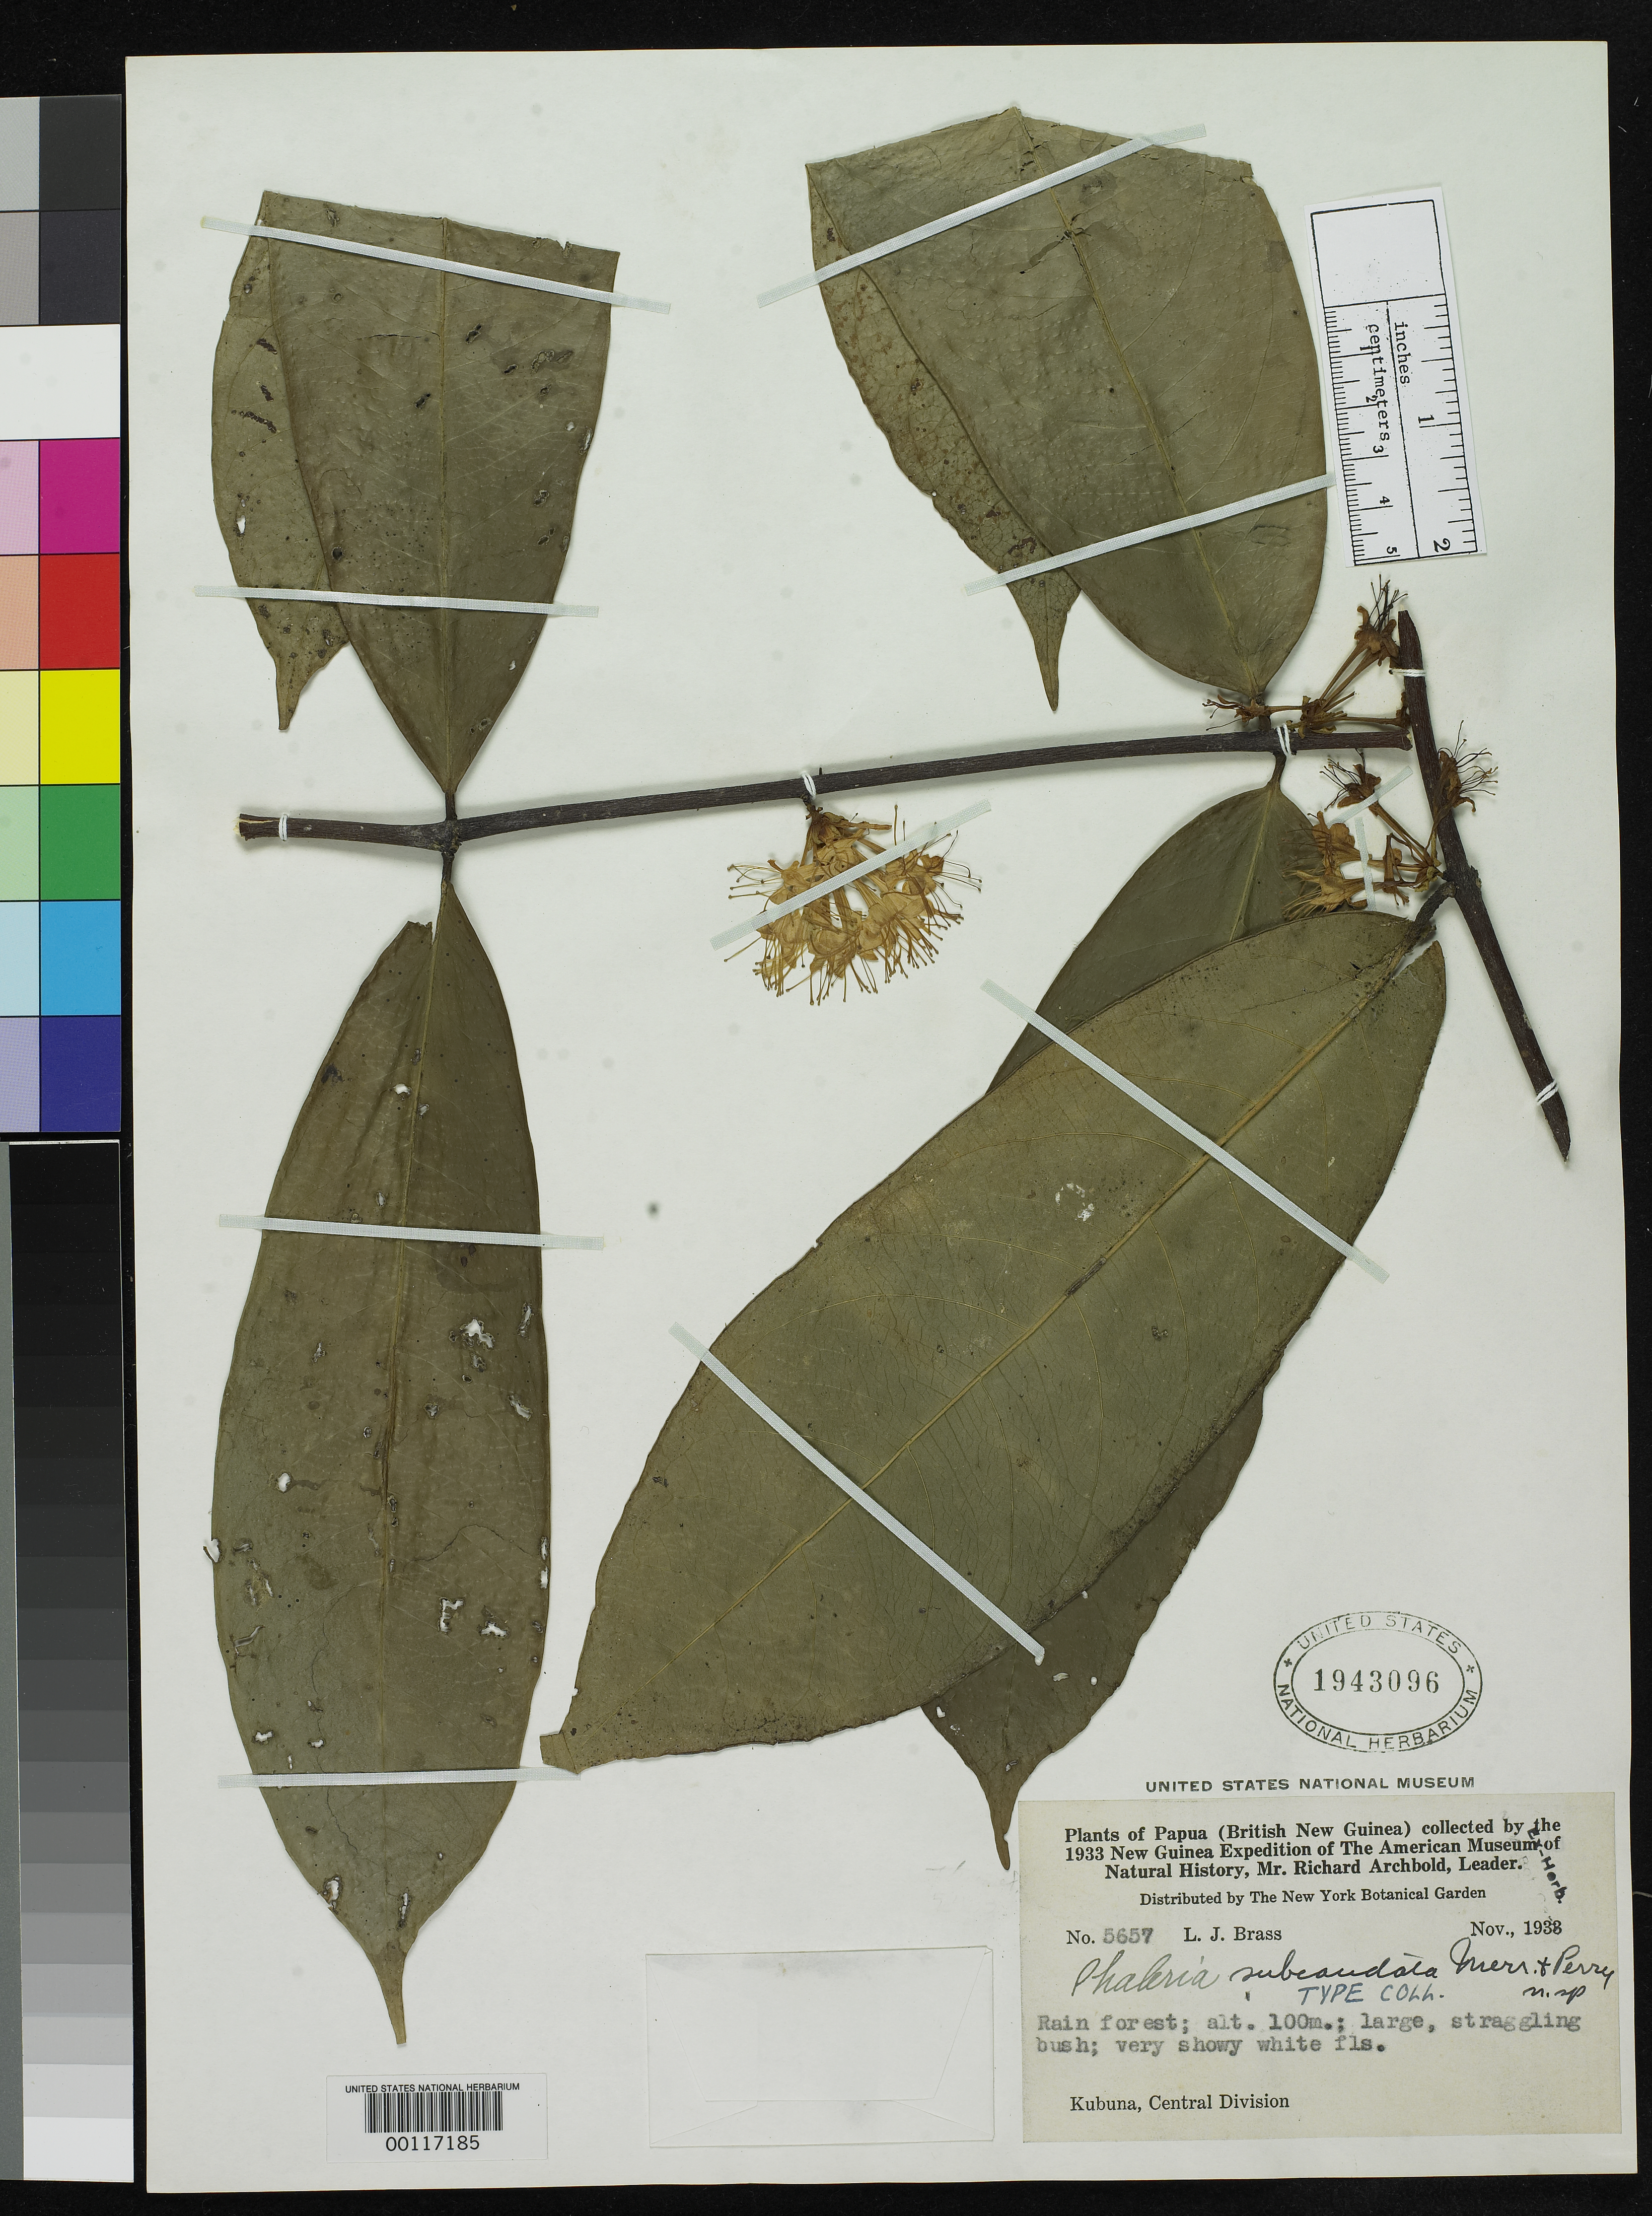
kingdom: Plantae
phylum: Tracheophyta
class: Magnoliopsida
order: Malvales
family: Thymelaeaceae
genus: Phaleria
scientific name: Phaleria subcaudata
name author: Merr. & L.M. Perry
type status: Isotype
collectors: L. J. Brass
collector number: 5657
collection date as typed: Nov 1933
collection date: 1933-11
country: Papua New Guinea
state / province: Central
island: New Guinea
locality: Kubana.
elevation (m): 100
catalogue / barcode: US 1943096